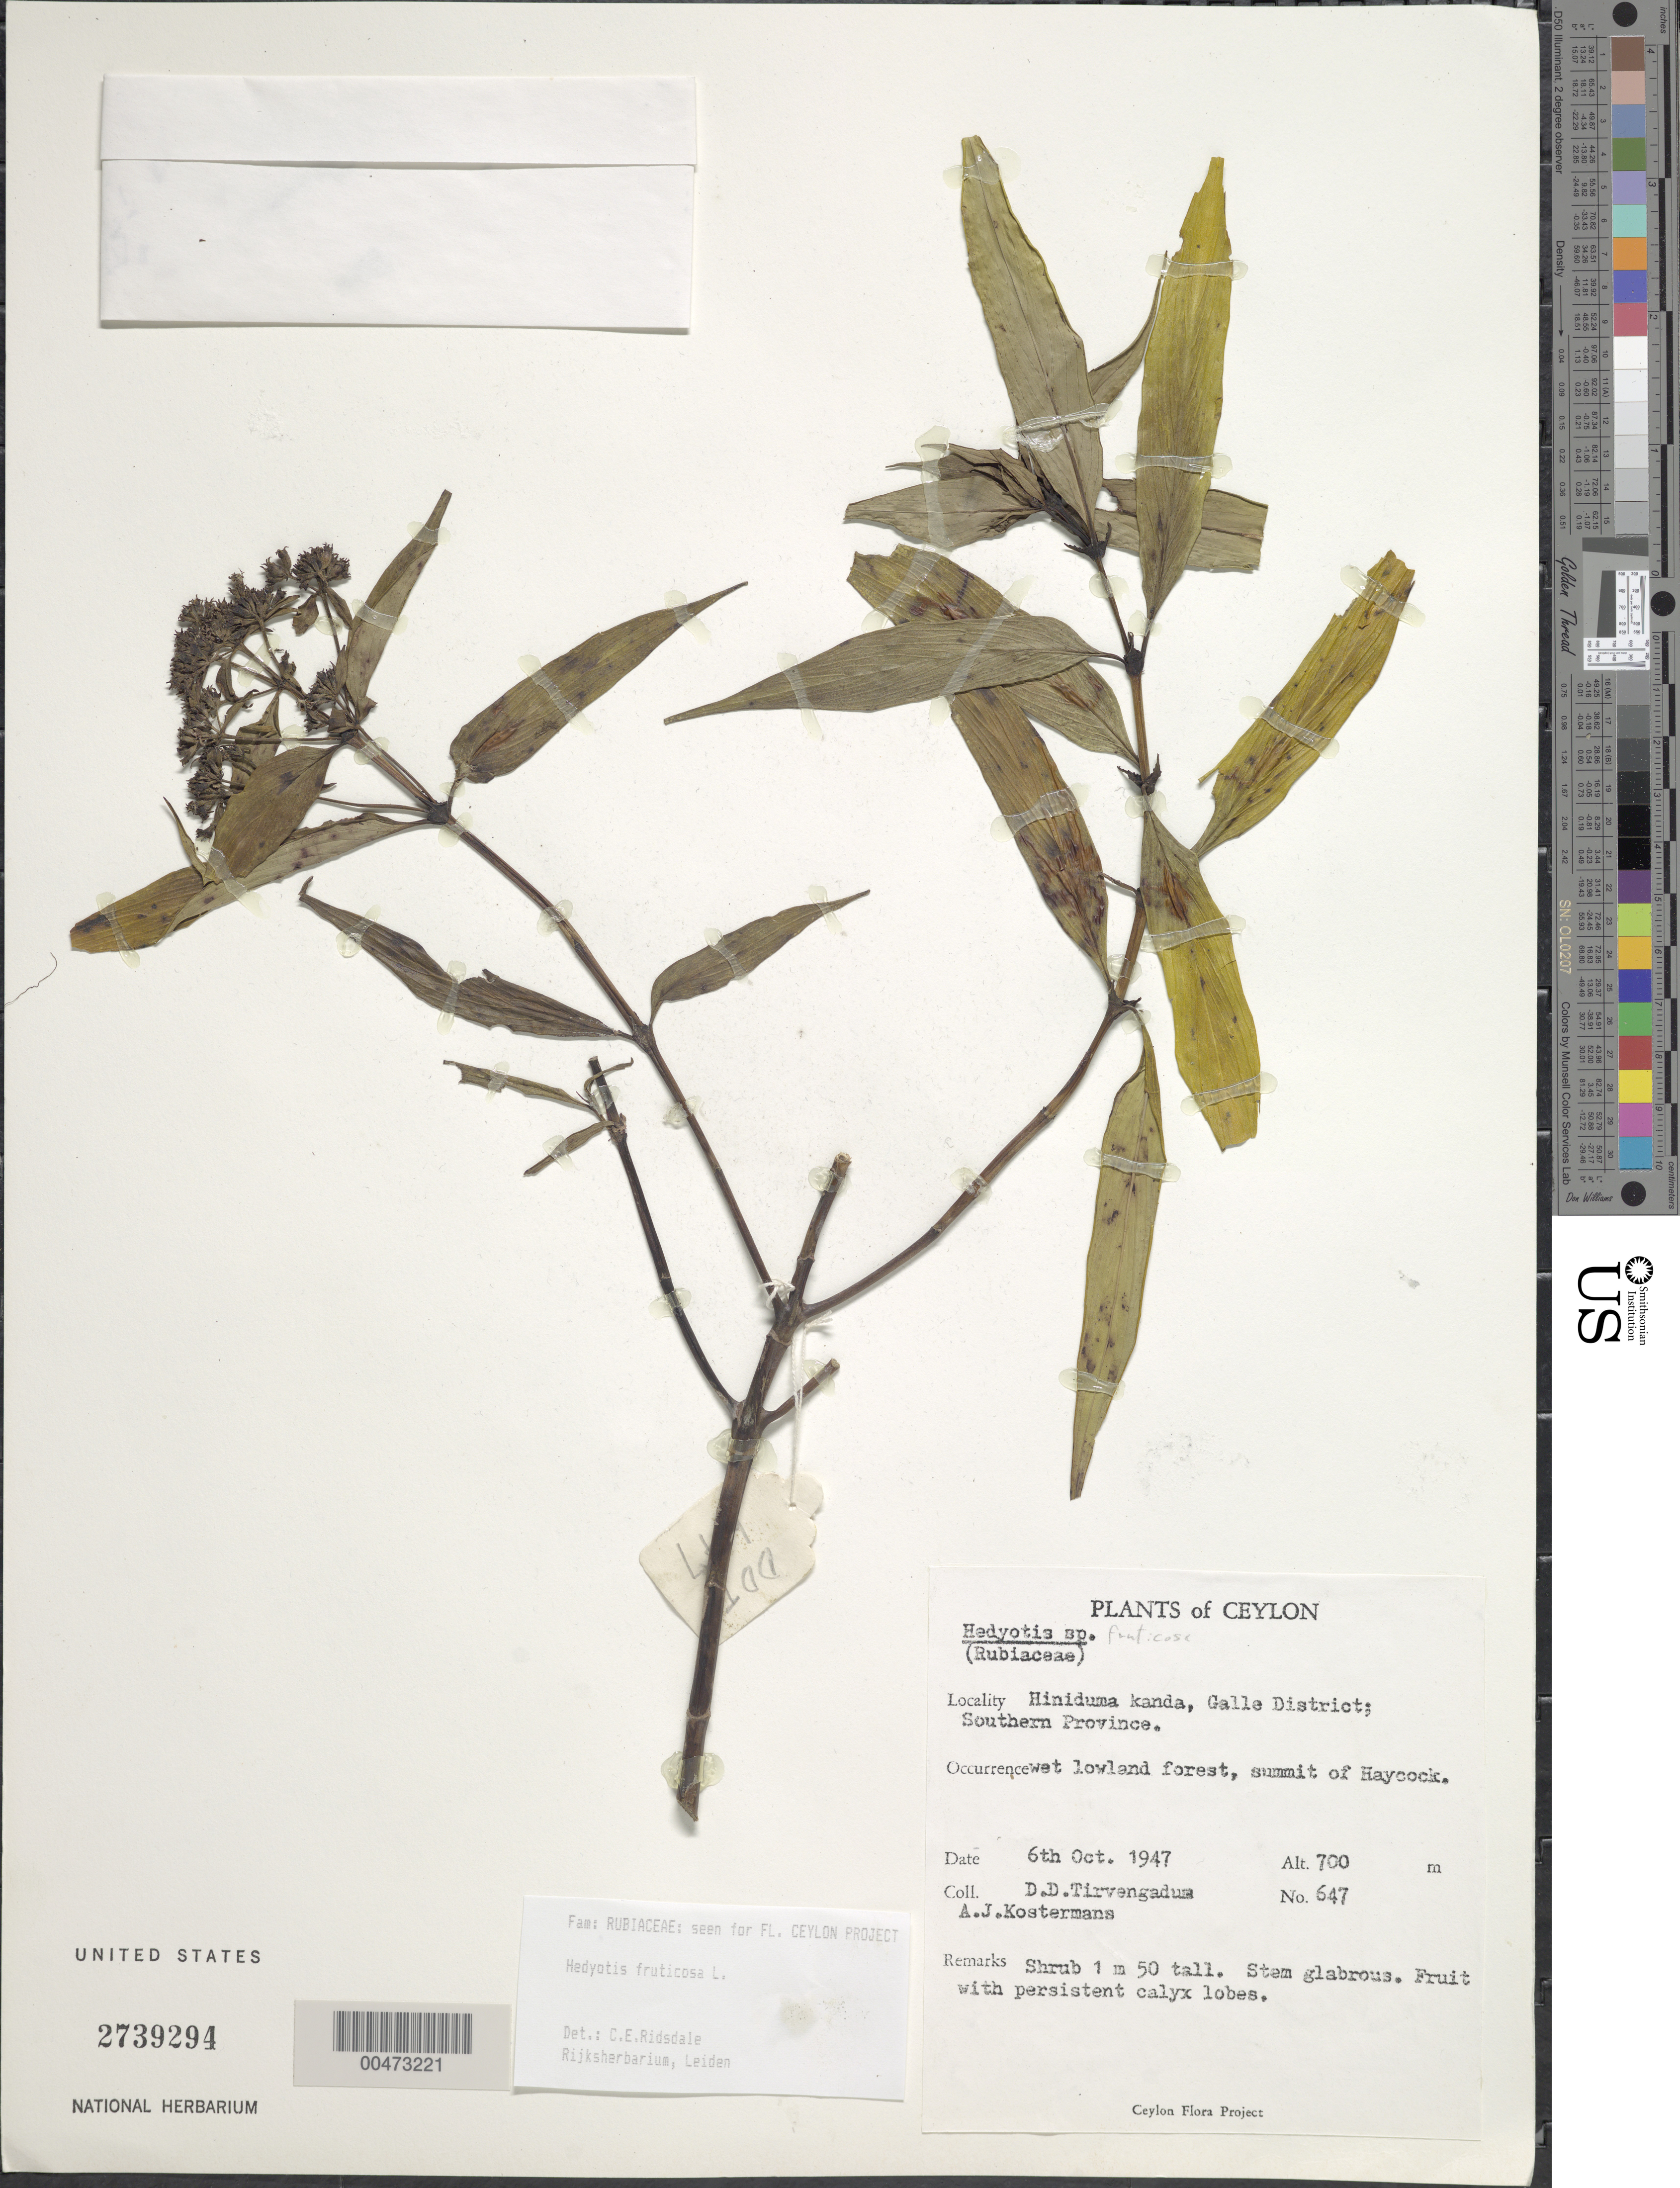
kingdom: Plantae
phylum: Tracheophyta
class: Magnoliopsida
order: Gentianales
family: Rubiaceae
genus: Hedyotis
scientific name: Hedyotis fruticosa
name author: L.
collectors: D. Tirvengadum & A. J. G. Kostermans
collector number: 647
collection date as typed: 06 Oct 1947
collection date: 1947-10-06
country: Sri Lanka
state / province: Southern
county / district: Galle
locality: Hiniduma Kanda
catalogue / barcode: US 2739294